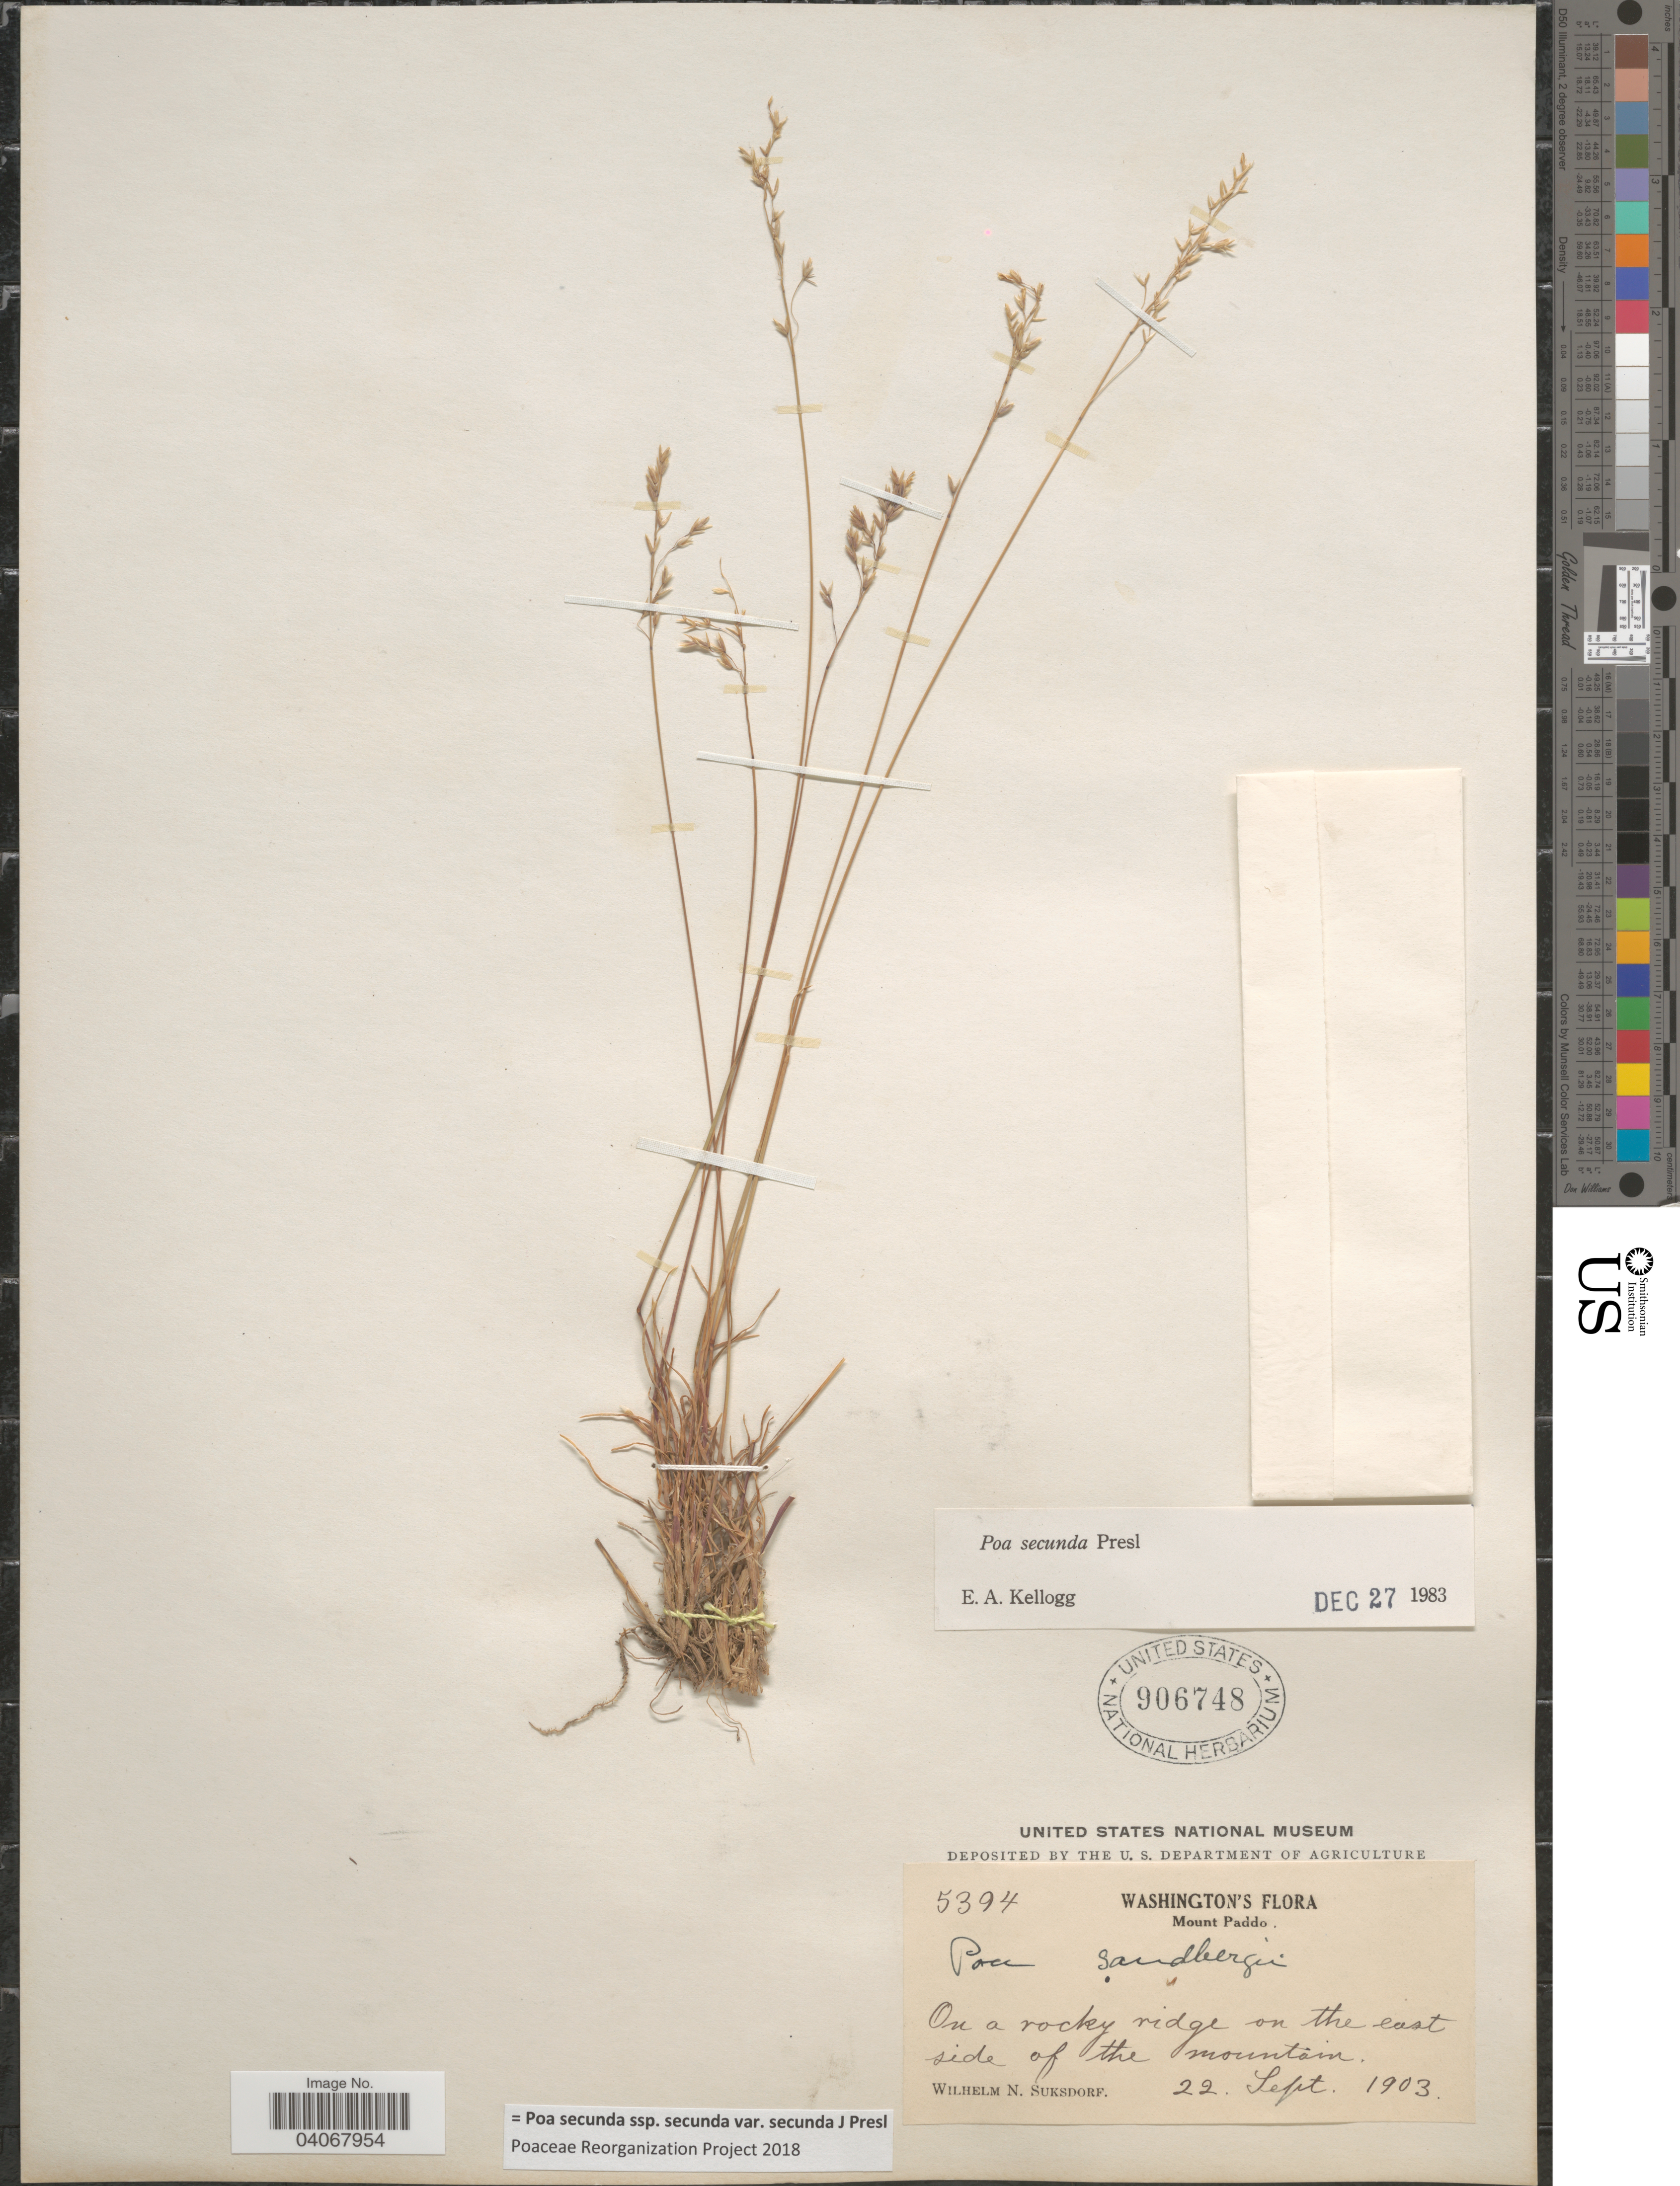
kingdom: Plantae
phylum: Tracheophyta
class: Liliopsida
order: Poales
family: Poaceae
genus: Poa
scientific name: Poa secunda subsp. secunda var. secunda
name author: J. Presl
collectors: W. N. Suksdorf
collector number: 5394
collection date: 1903-09-22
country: United States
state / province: Washington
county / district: Skamania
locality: Mount Paddo. On a rocky ridge on the east side of the mountain.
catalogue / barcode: US 906748